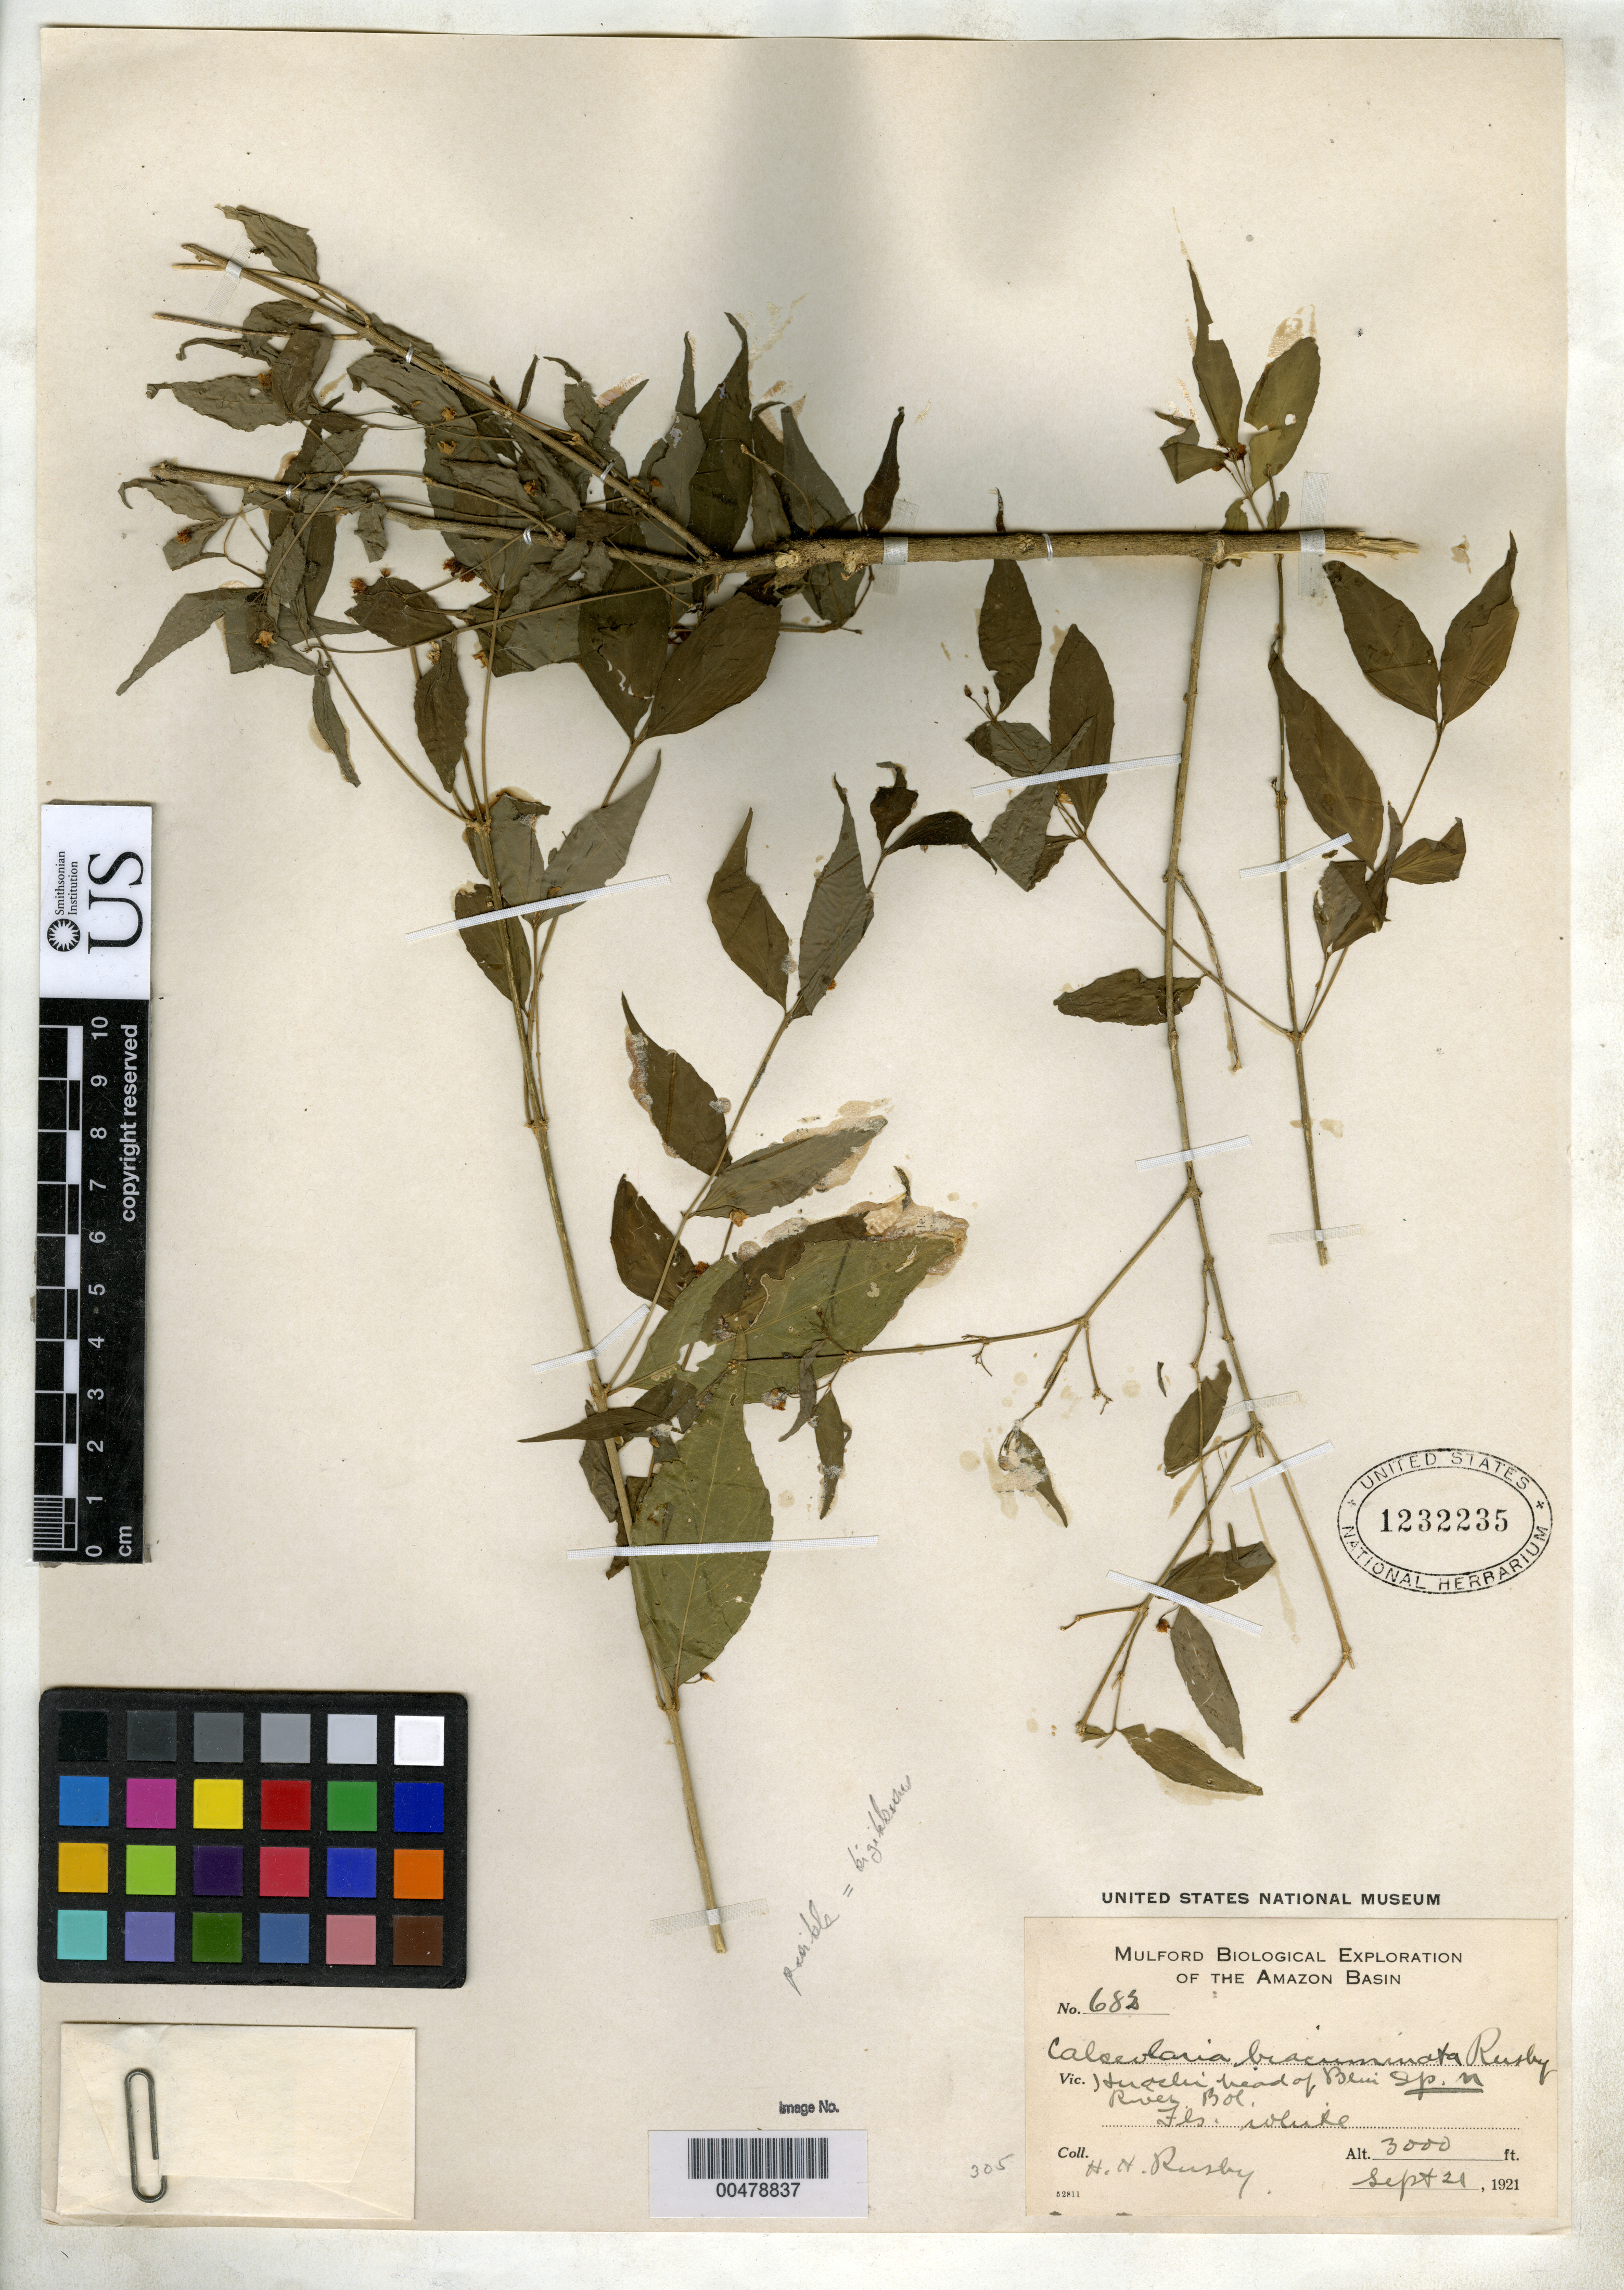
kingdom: Plantae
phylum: Tracheophyta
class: Magnoliopsida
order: Malpighiales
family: Violaceae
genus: Calceolaria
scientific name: Calceolaria biacuminata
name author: Rusby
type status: Isotype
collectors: H. H. Rusby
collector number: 682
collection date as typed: Sept 21, 1921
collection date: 1921-09-21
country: Bolivia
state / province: Beni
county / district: Iténez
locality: Huachi, head of Beni River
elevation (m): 914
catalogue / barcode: US 1232235